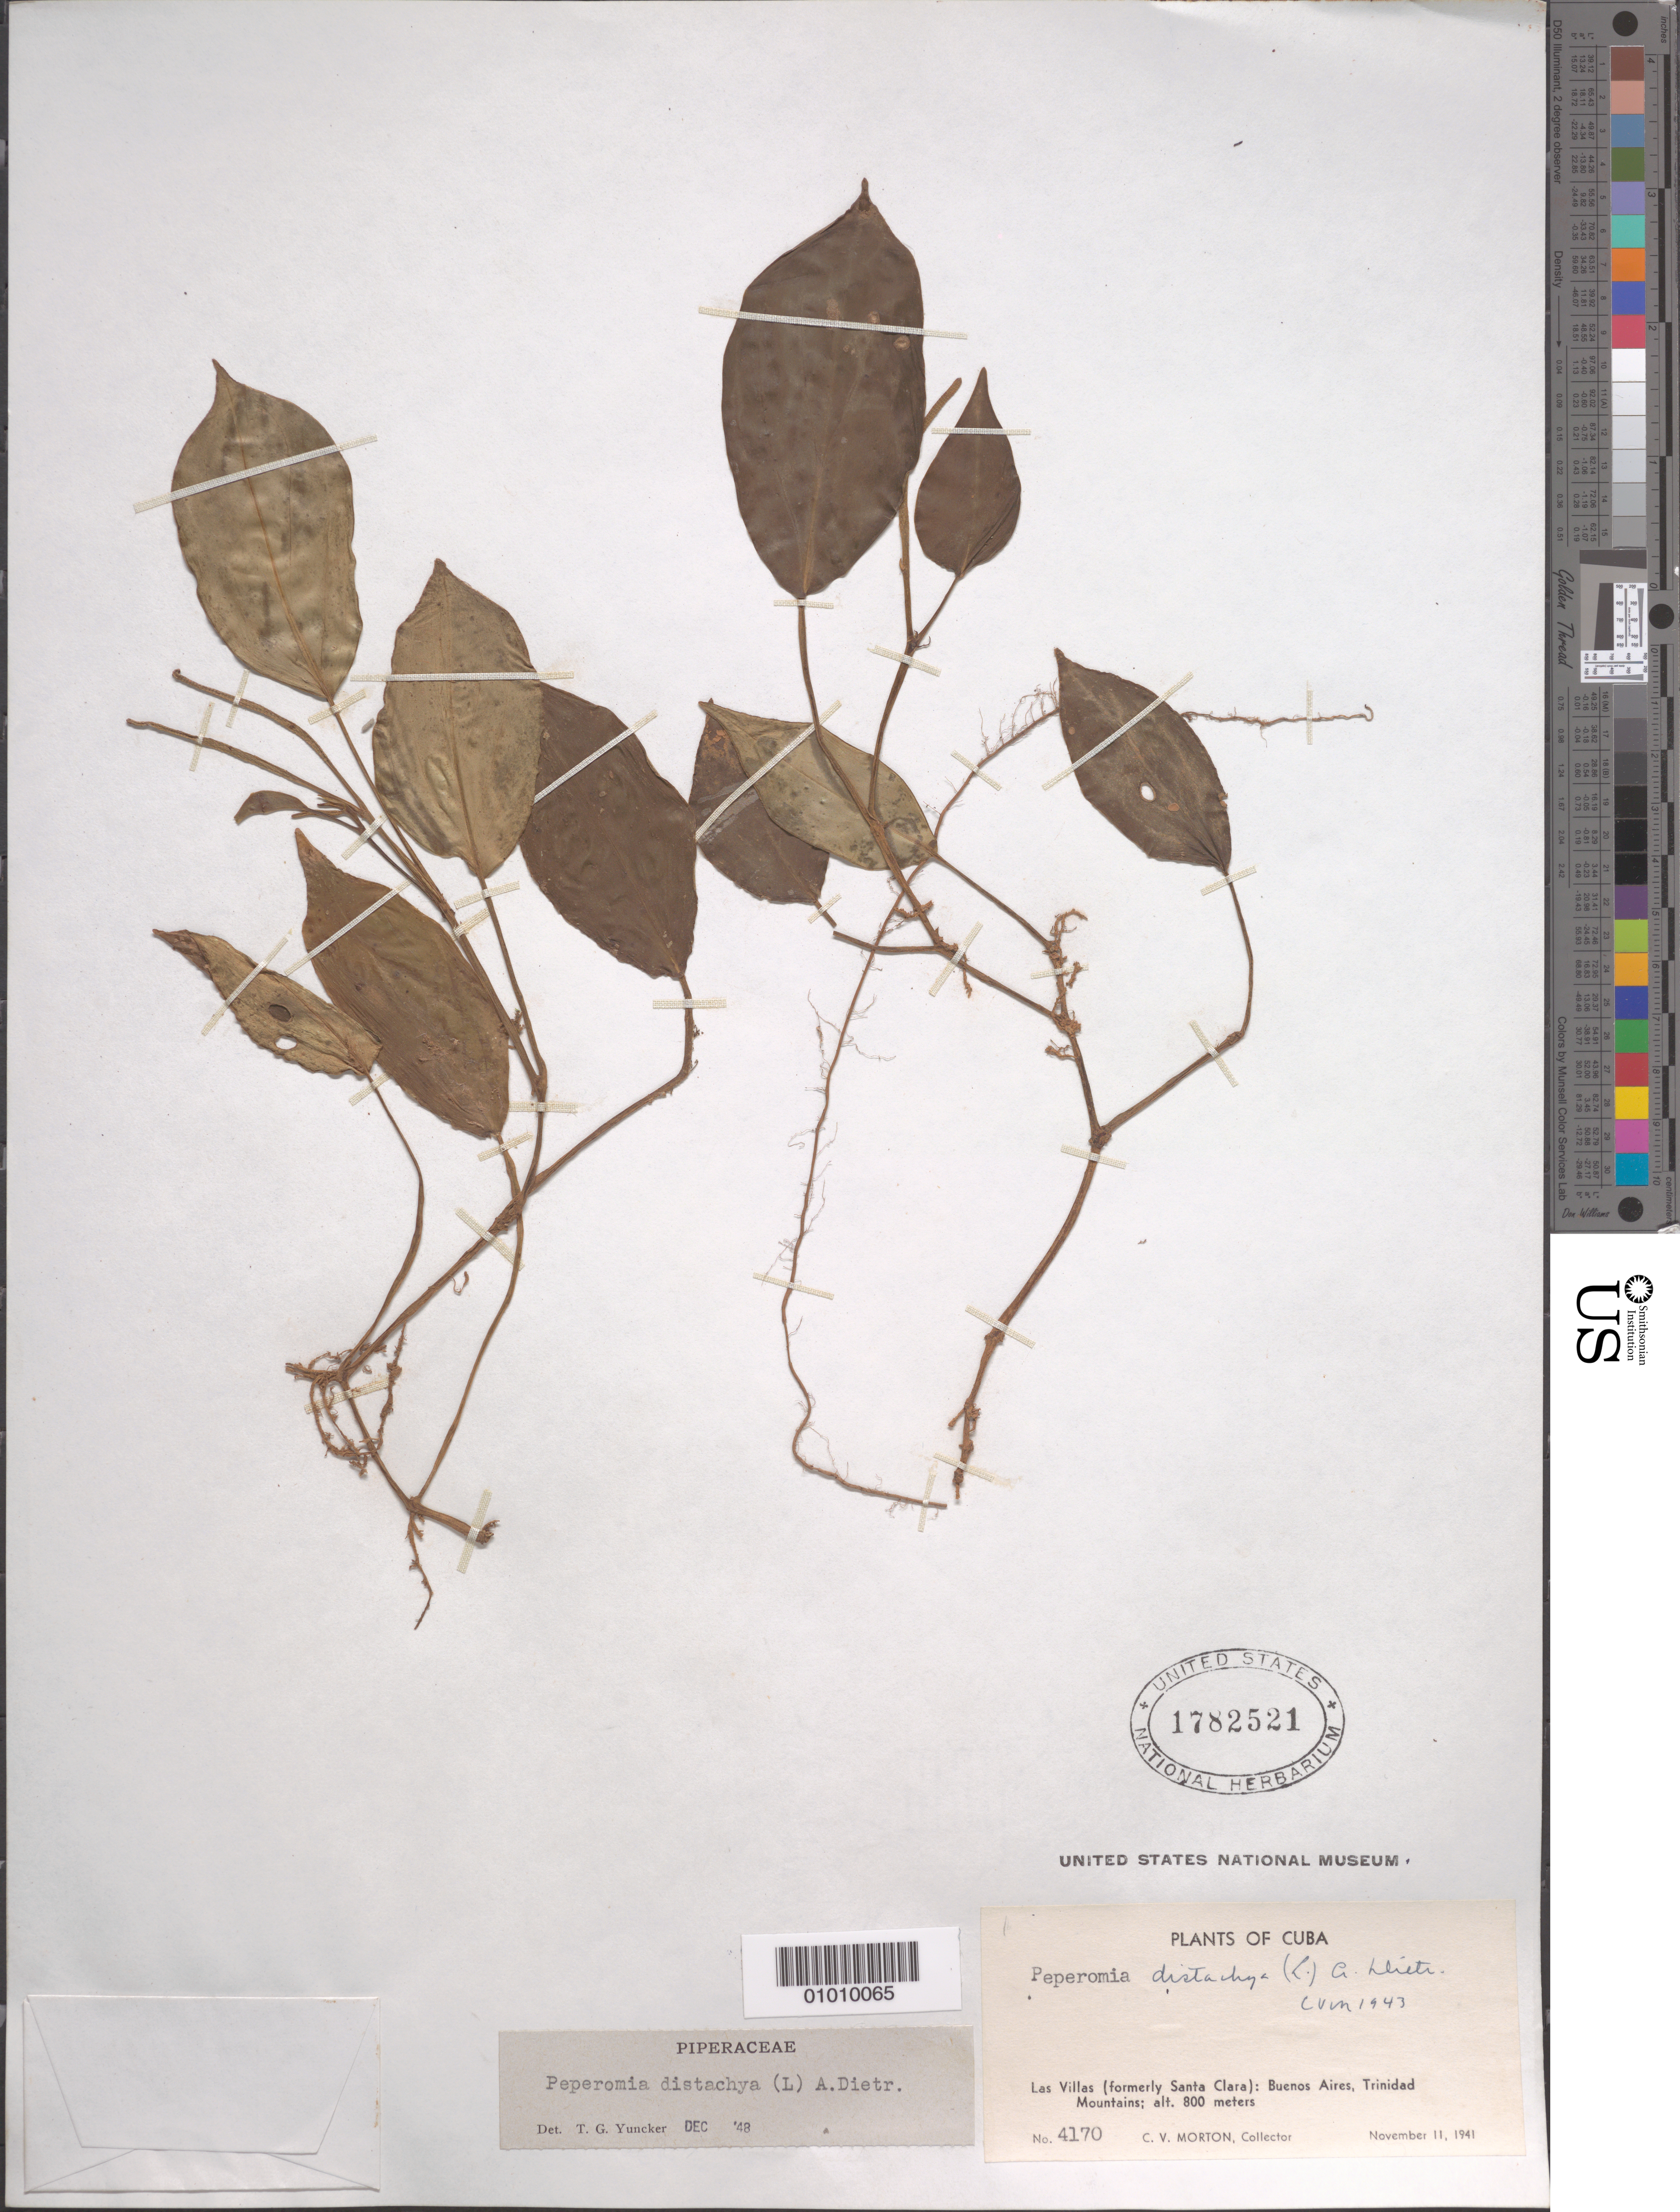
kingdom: Plantae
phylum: Tracheophyta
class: Magnoliopsida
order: Piperales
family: Piperaceae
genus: Peperomia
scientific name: Peperomia distachya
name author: (L.) A. Dietr.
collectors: C. V. Morton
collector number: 4170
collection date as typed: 11 Nov 1941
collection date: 1941-11-11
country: Cuba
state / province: Villa Clara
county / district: Santa Clara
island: Cuba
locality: Las Villas (formerly Santa Clara): Buenos Aires, Trinidad Mountains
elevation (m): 800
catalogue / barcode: US 1782521